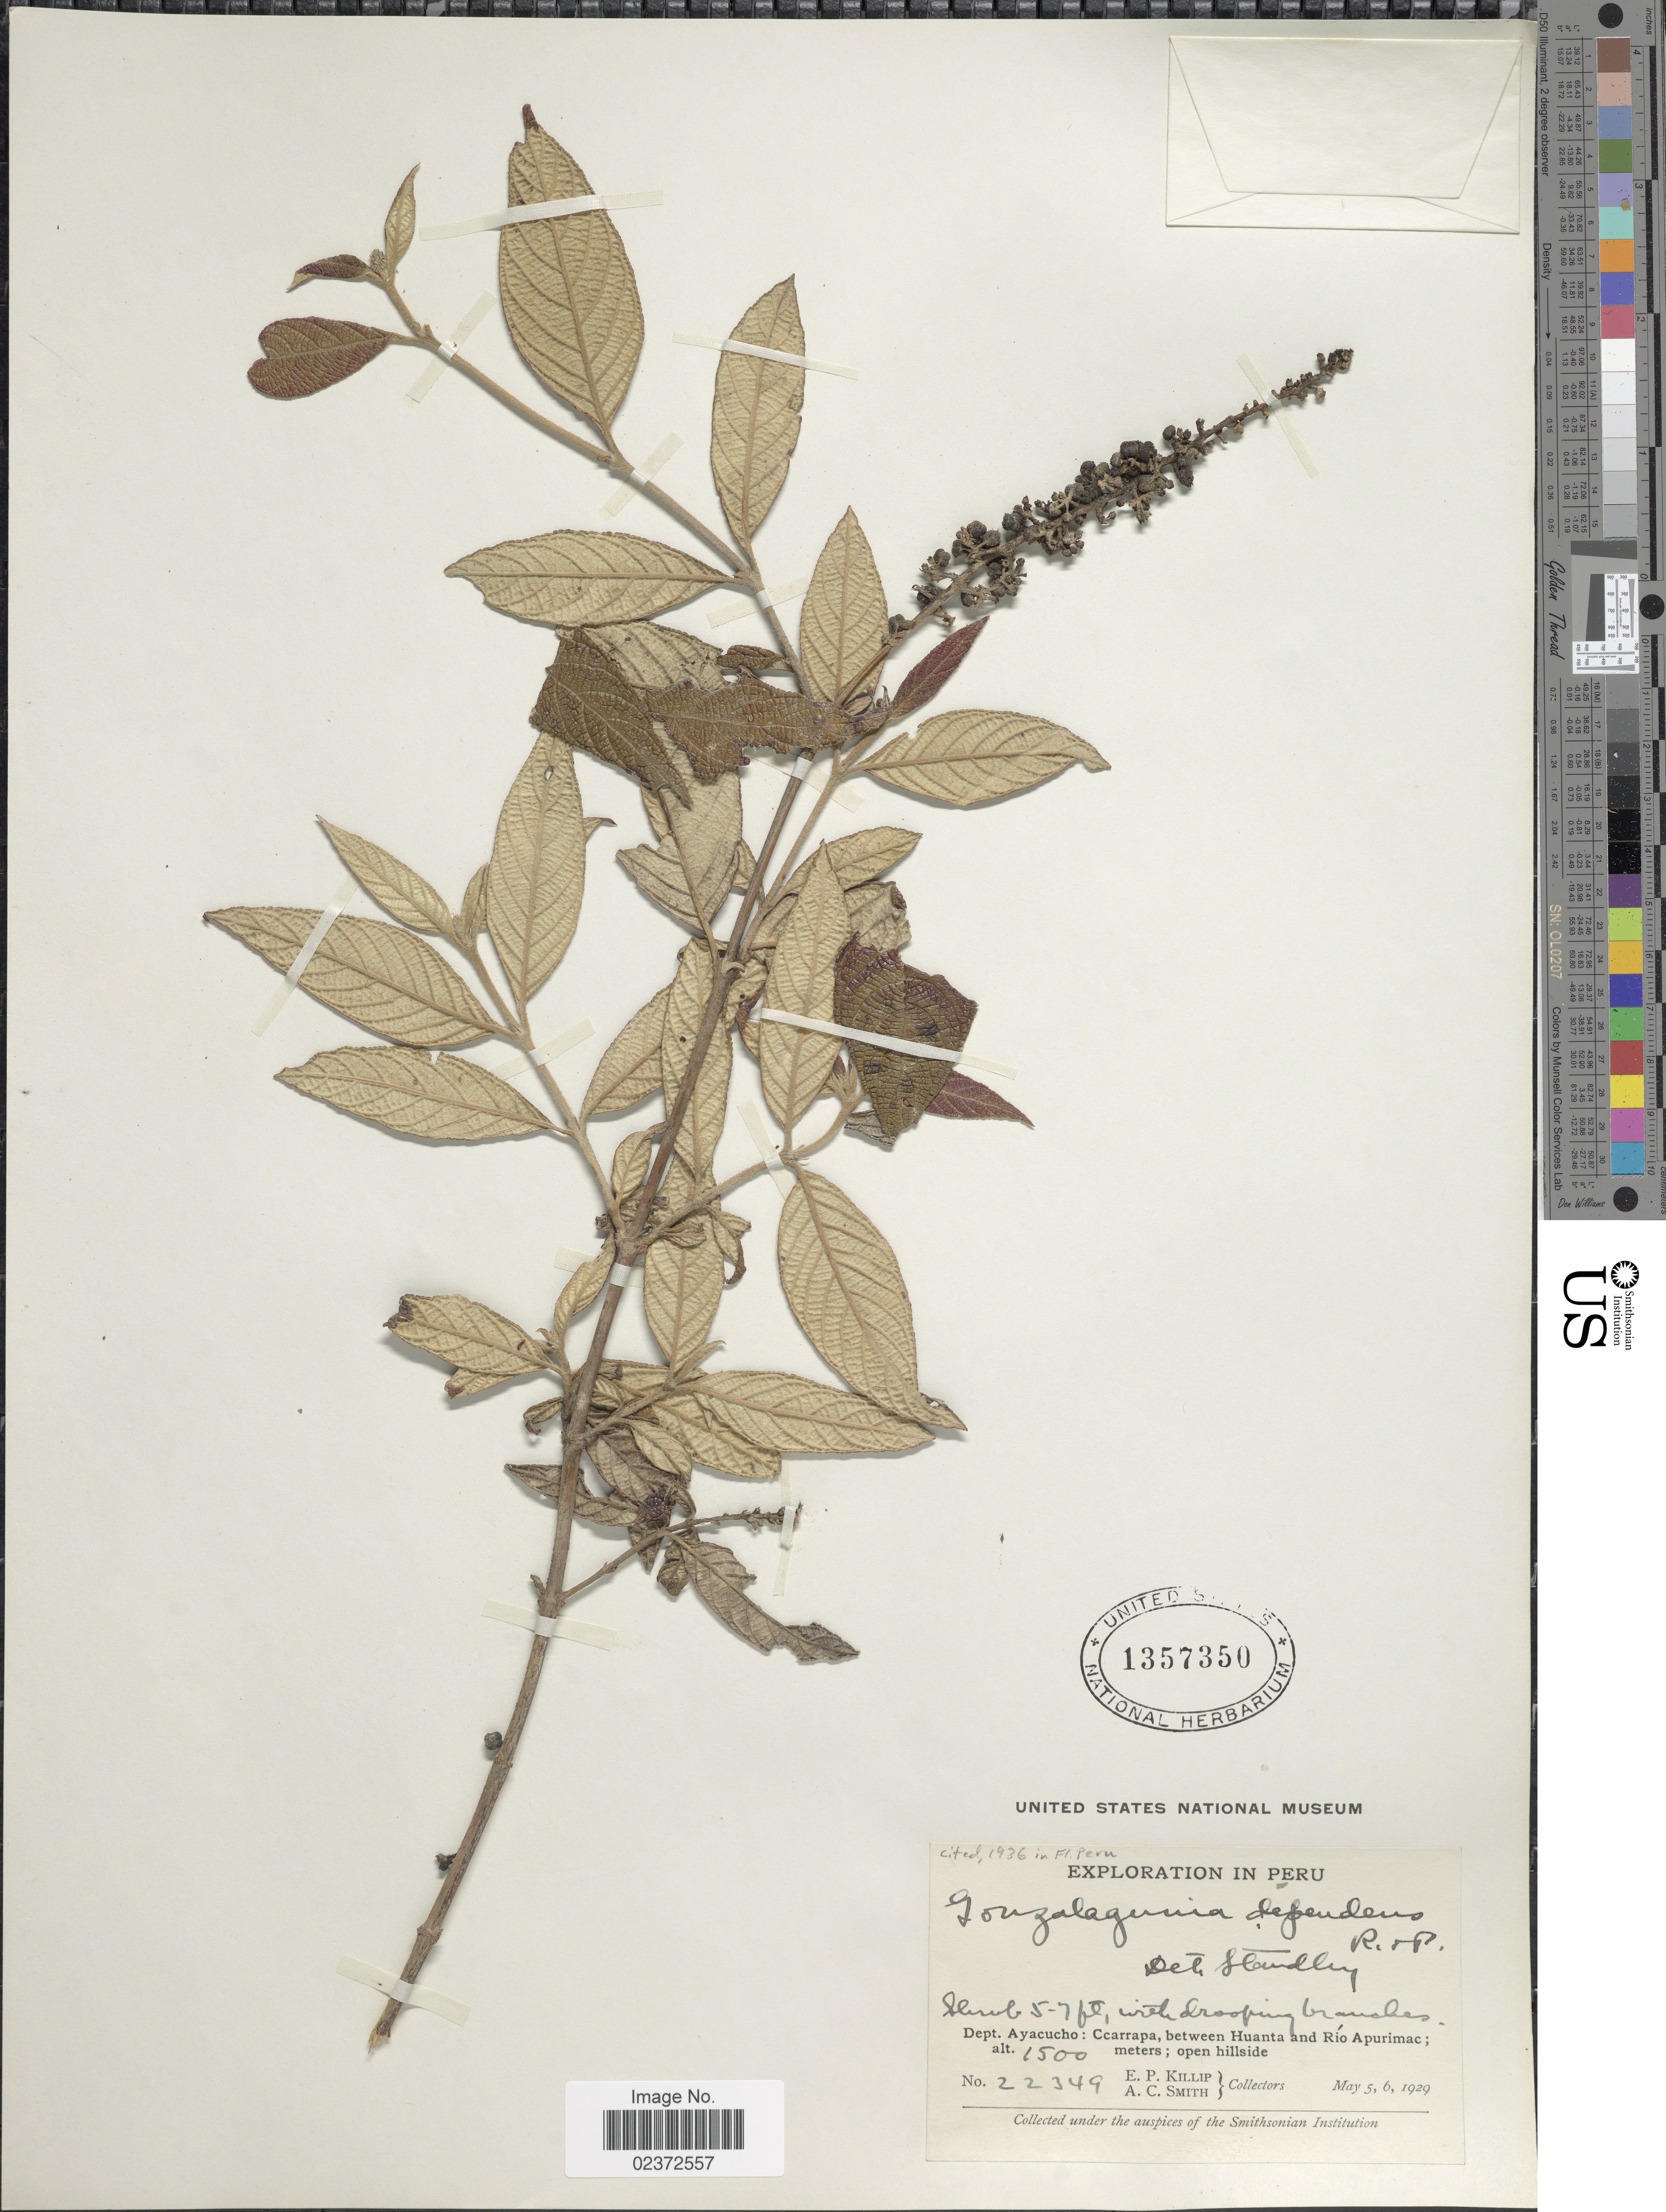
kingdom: Plantae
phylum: Tracheophyta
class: Magnoliopsida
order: Gentianales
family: Rubiaceae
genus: Gonzalagunia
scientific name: Gonzalagunia dependens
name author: Ruiz & Pav.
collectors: E. P. Killip & A. C. Smith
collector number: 22349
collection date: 1929-05-05/1929-05-06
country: Peru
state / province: Ayacucho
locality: Ccarapa, between Huanta and Río Apurimac;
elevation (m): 1500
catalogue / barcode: US 1357350